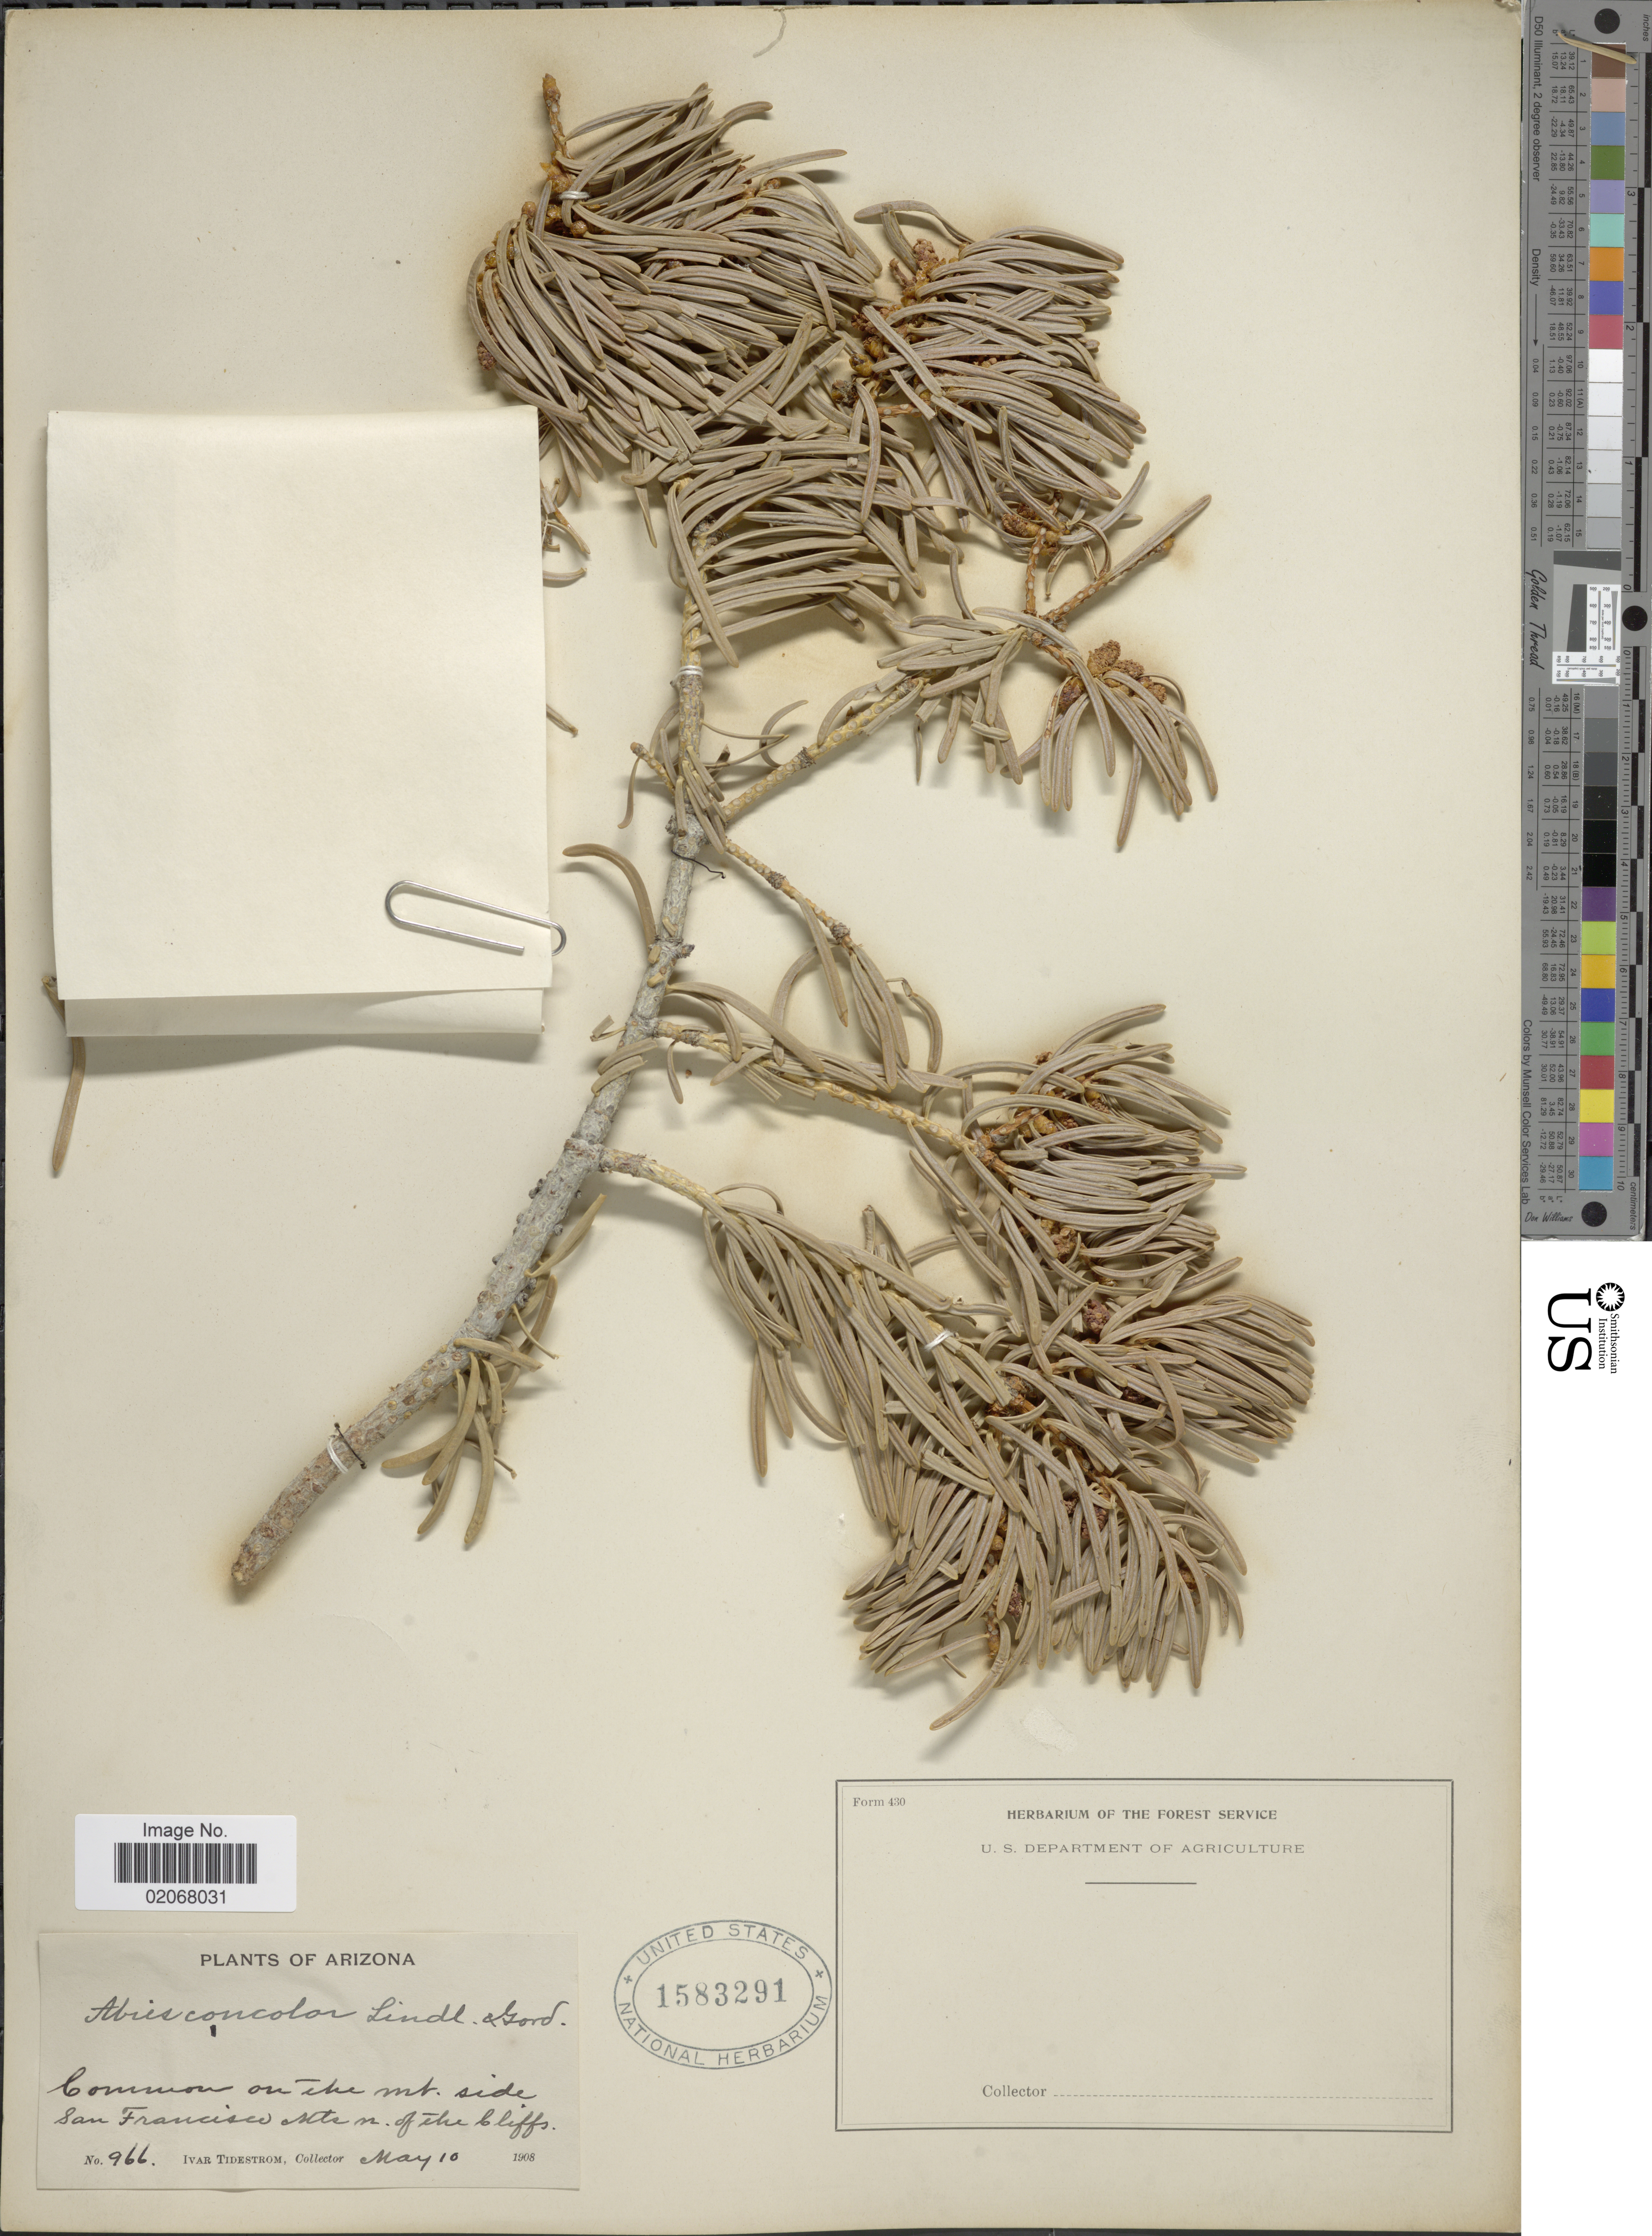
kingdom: Plantae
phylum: Tracheophyta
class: Pinopsida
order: Pinales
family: Pinaceae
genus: Abies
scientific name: Abies concolor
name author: (Gordon & Glend.) Lindl. ex Hildebr.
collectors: I. F. Tidestrom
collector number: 966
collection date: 1908-05-10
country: United States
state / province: Arizona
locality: Common on the mt. side San Francisco Mts. n. of the cliffs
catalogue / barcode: US 1583291